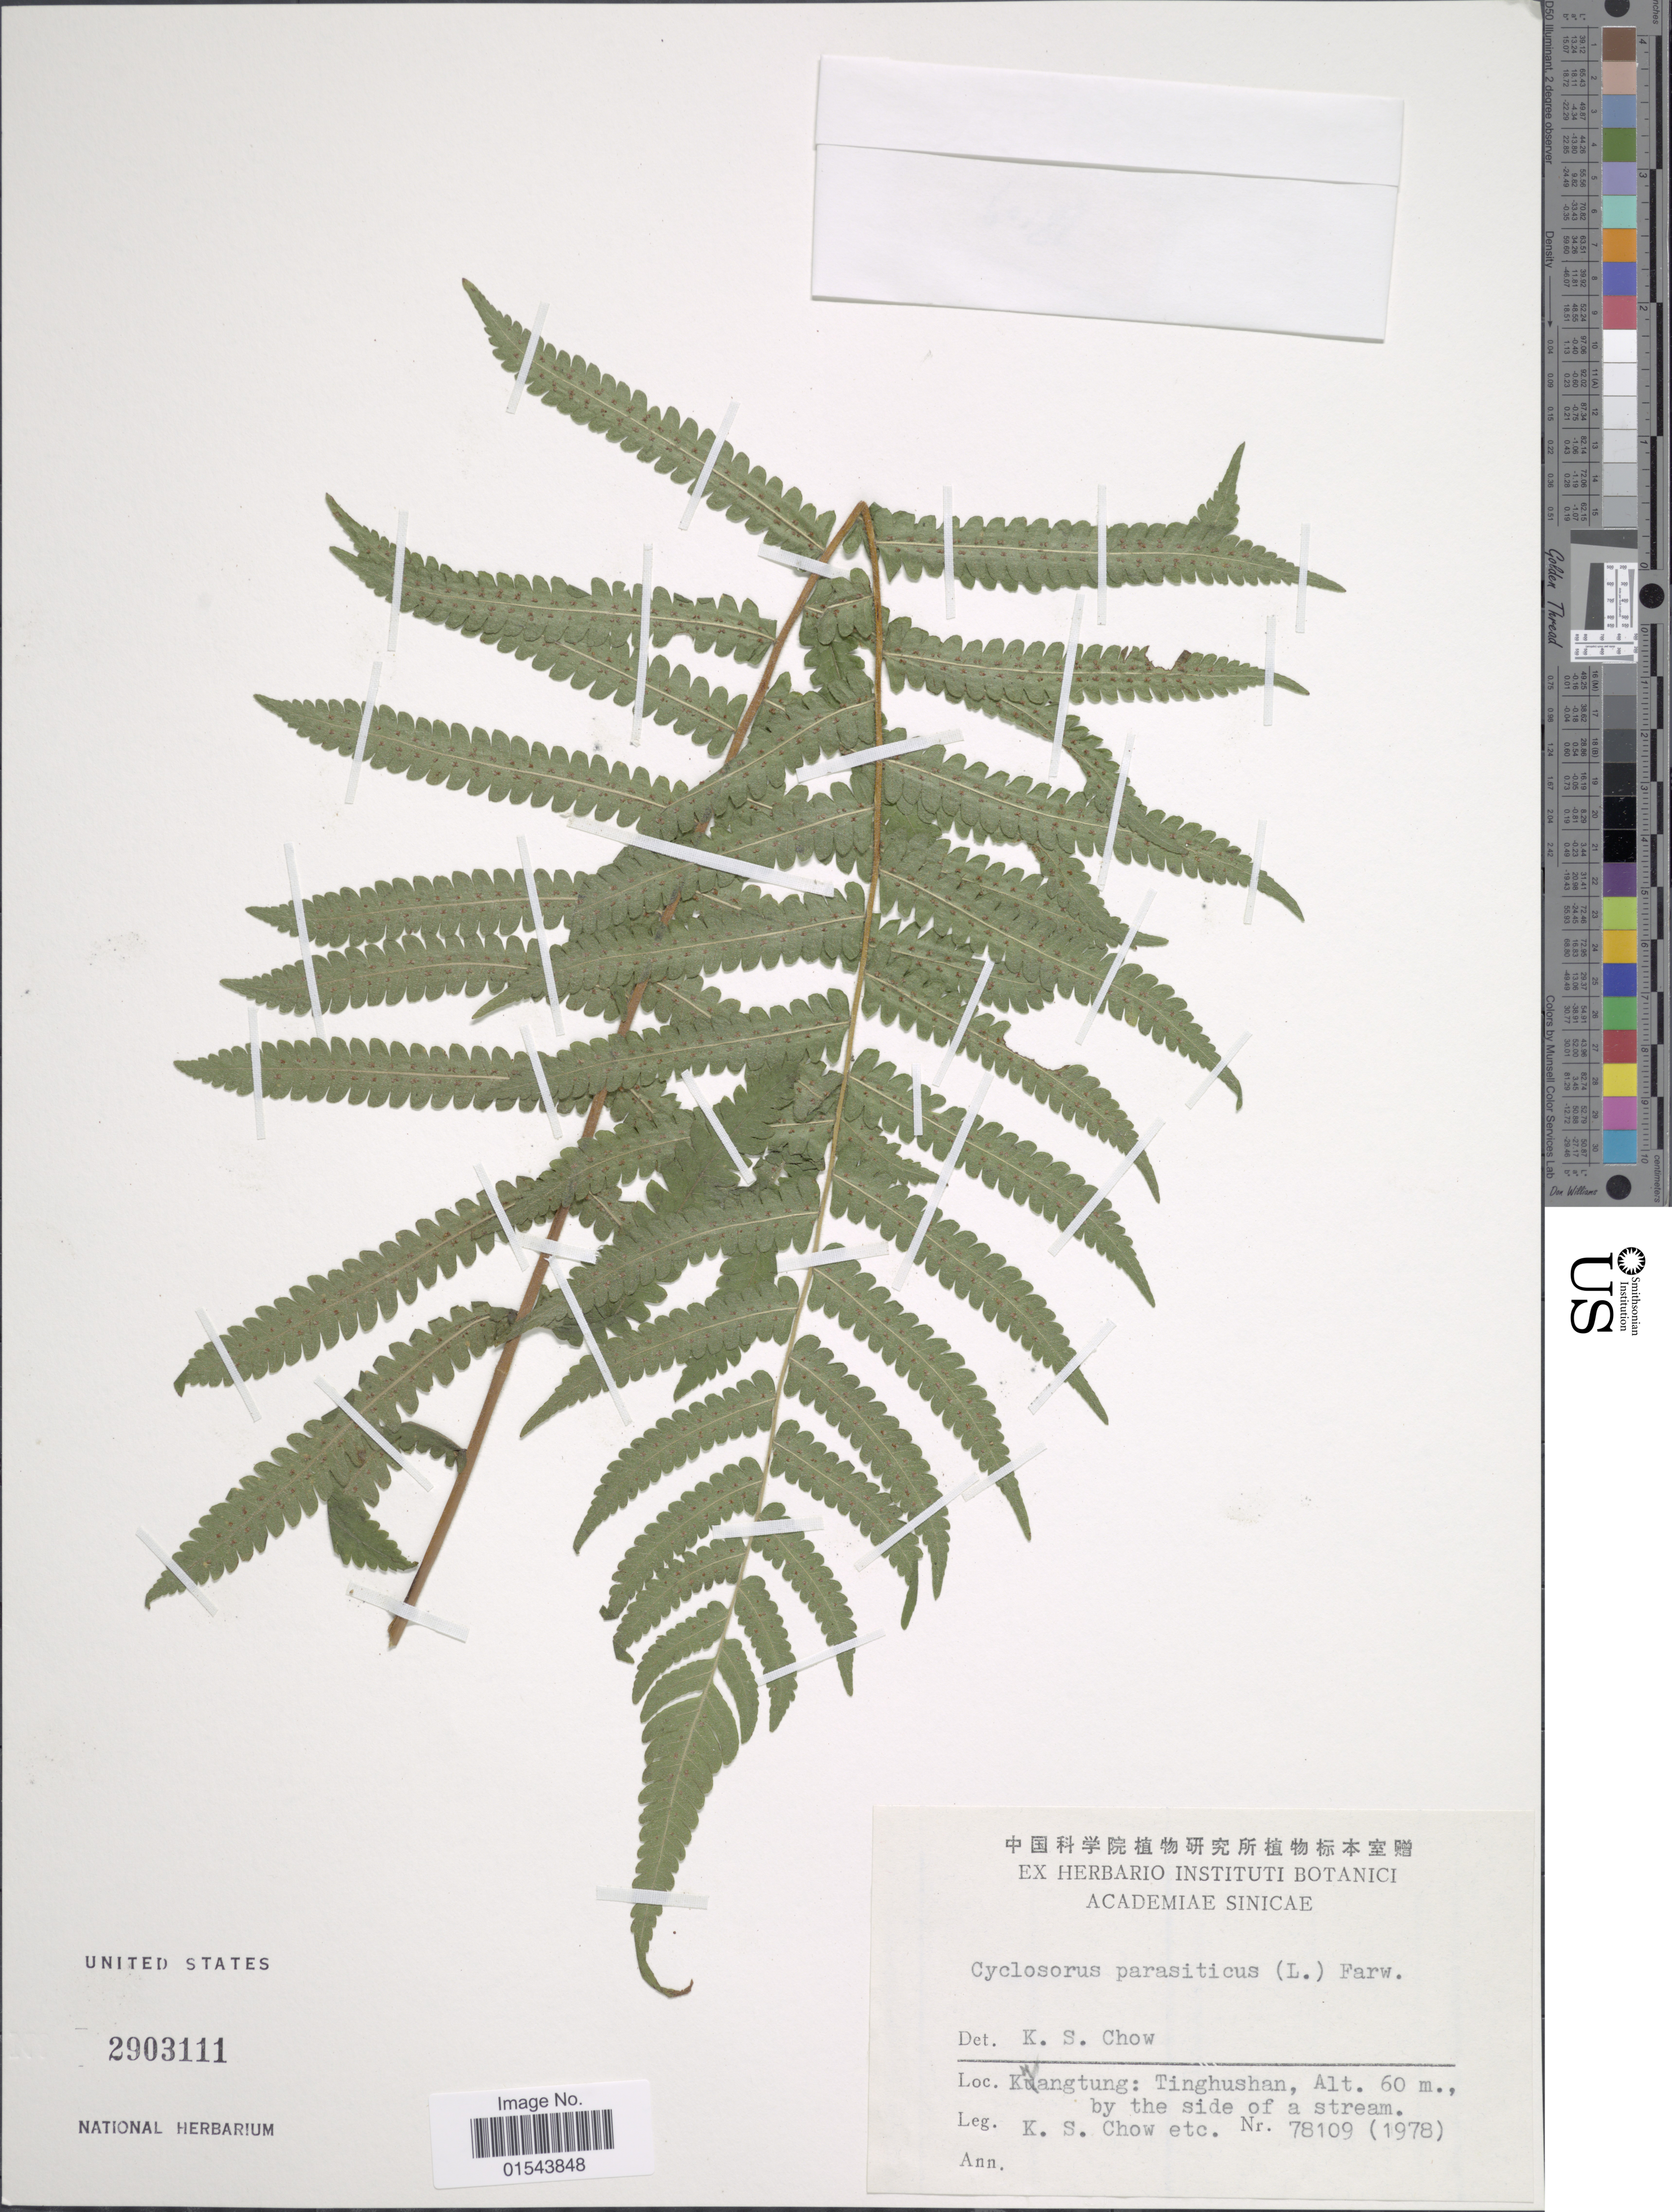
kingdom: Plantae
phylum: Tracheophyta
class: Polypodiopsida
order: Polypodiales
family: Thelypteridaceae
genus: Christella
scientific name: Christella parasitica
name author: (L.) H. Lév.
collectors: K. S. Chow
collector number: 78109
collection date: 1978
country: China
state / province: Guangdong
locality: Kwangtung: Tinghushan, by the side of a stream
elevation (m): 60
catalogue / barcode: US 2903111